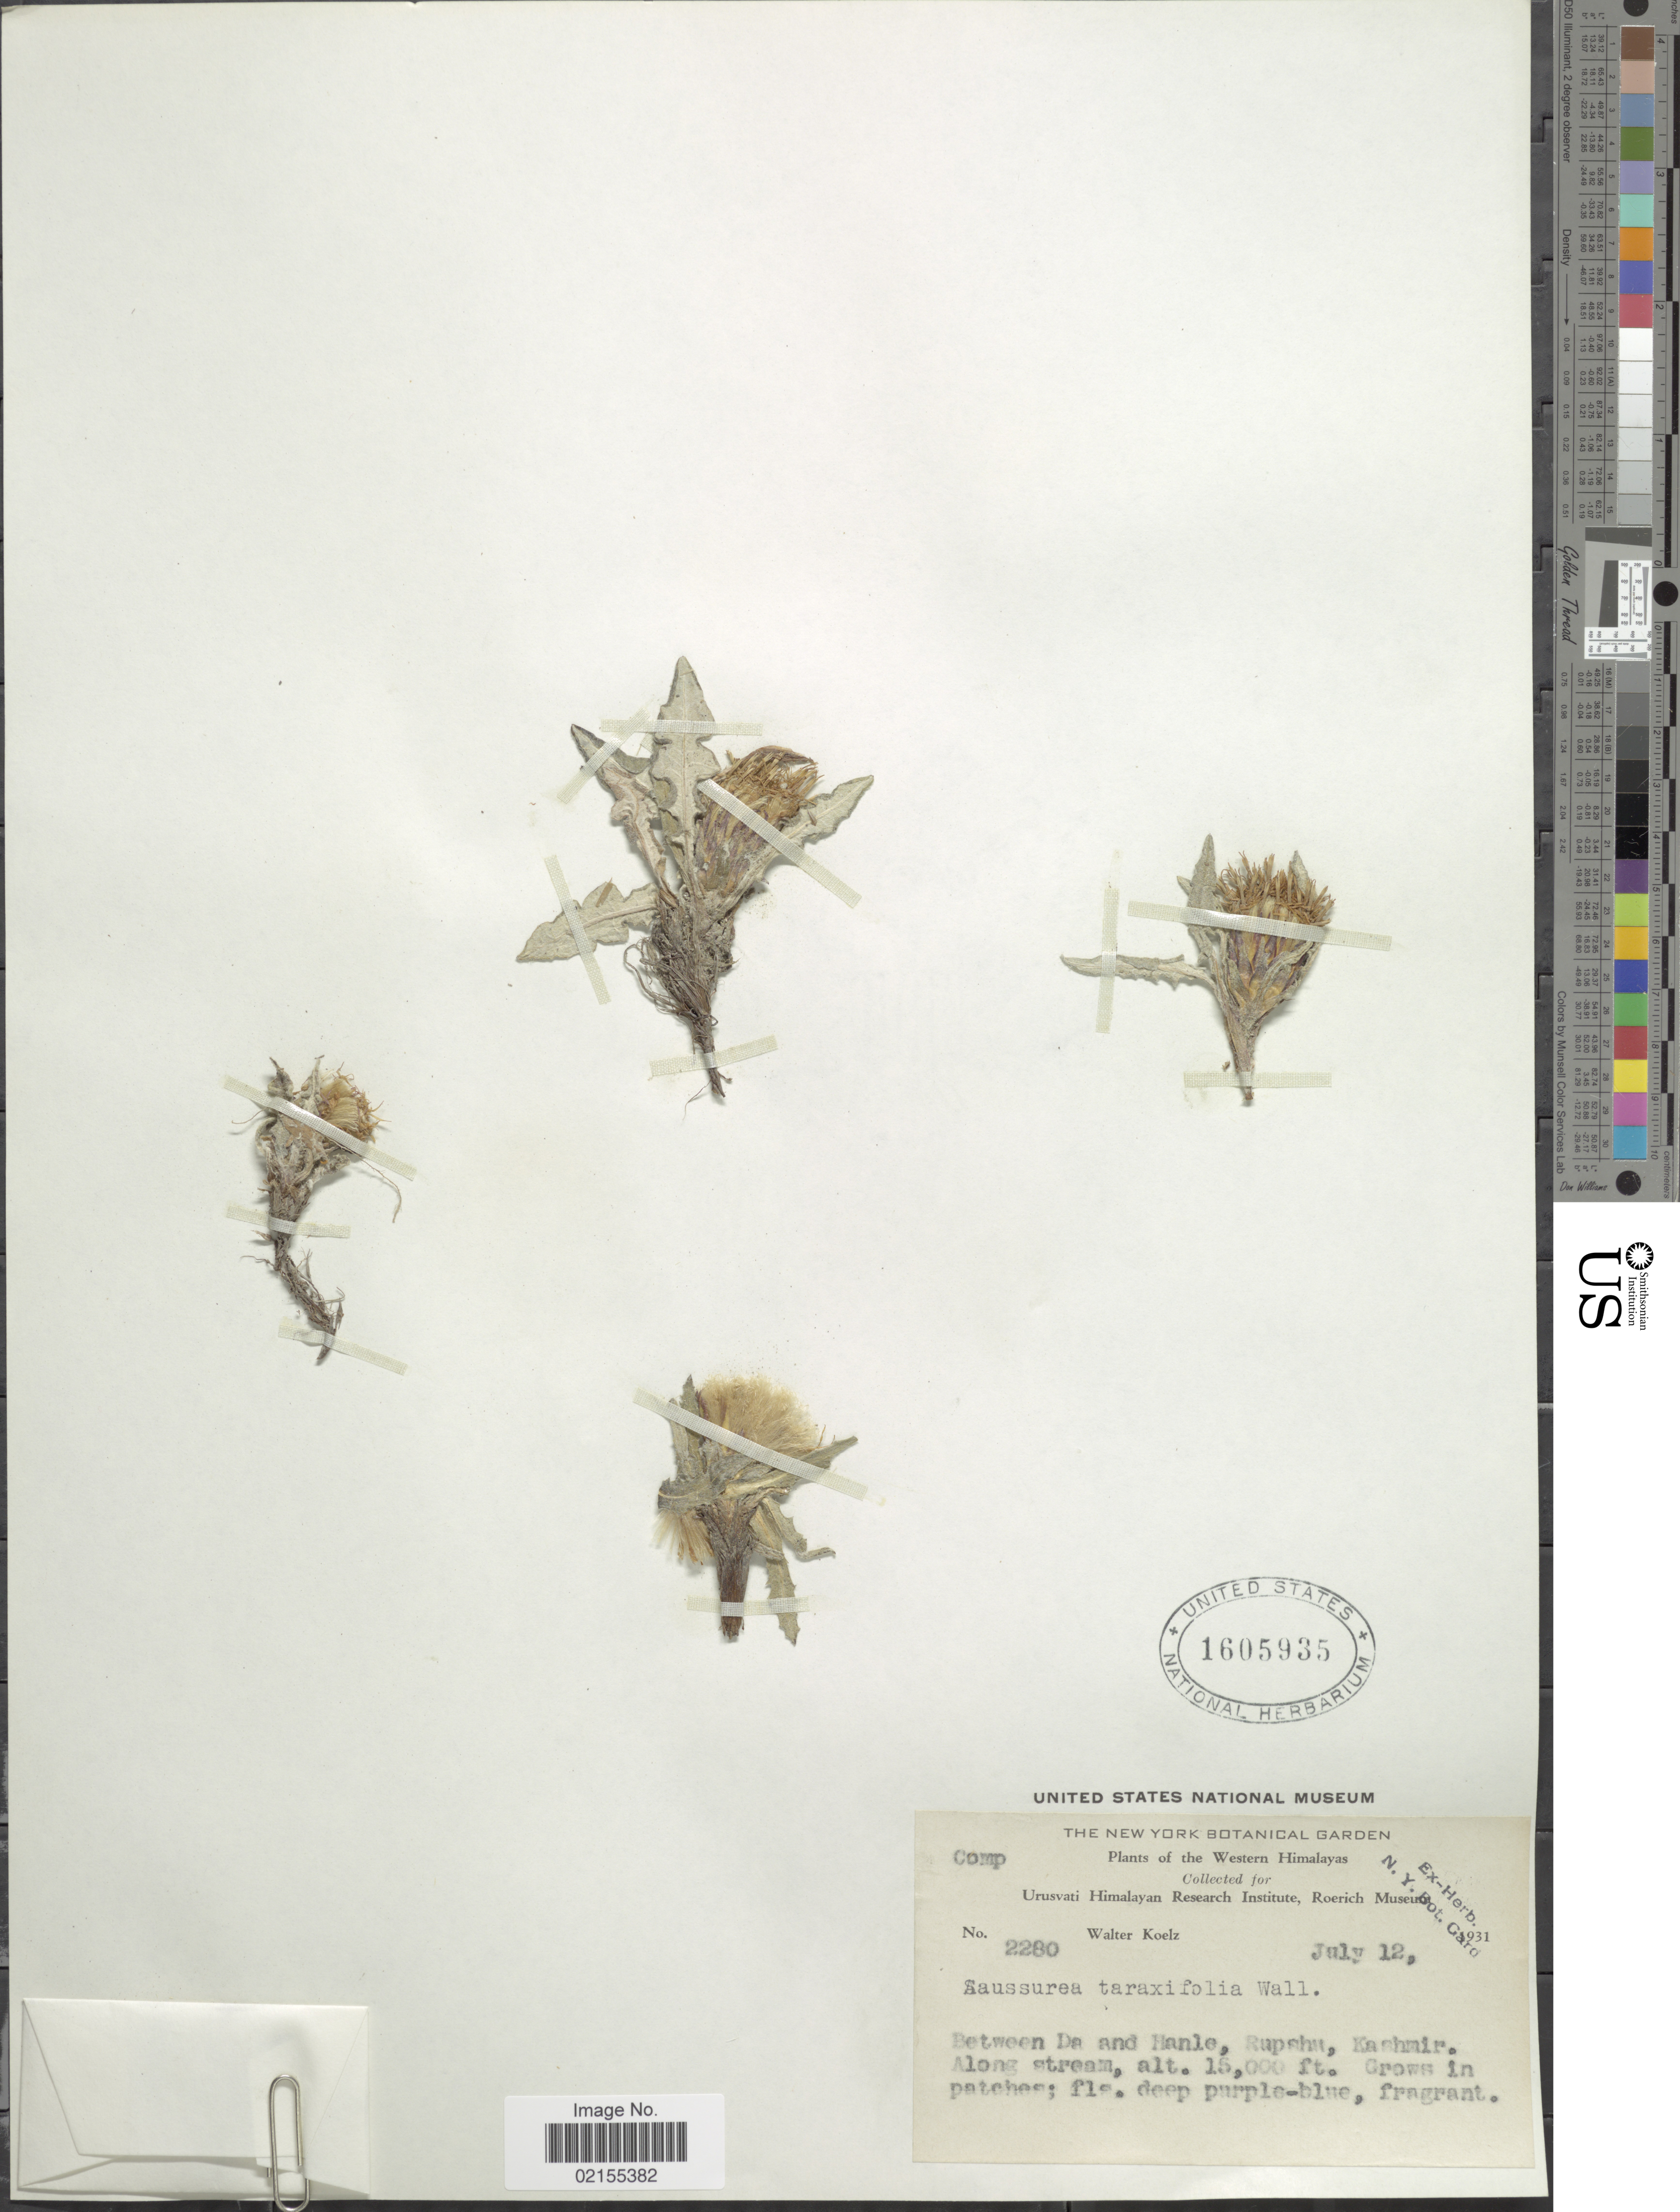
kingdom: Plantae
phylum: Tracheophyta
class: Magnoliopsida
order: Asterales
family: Asteraceae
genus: Saussurea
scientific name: Saussurea andryaloides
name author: (DC.) Sch. Bip.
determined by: Chen, Yousheng S.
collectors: W. N. Koelz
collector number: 2280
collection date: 1931-07-12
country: India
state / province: Jammu and Kashmir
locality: Western Himalayas, between Da and Hanle, Rupshu, Kashmir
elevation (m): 4572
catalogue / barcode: US 1605935